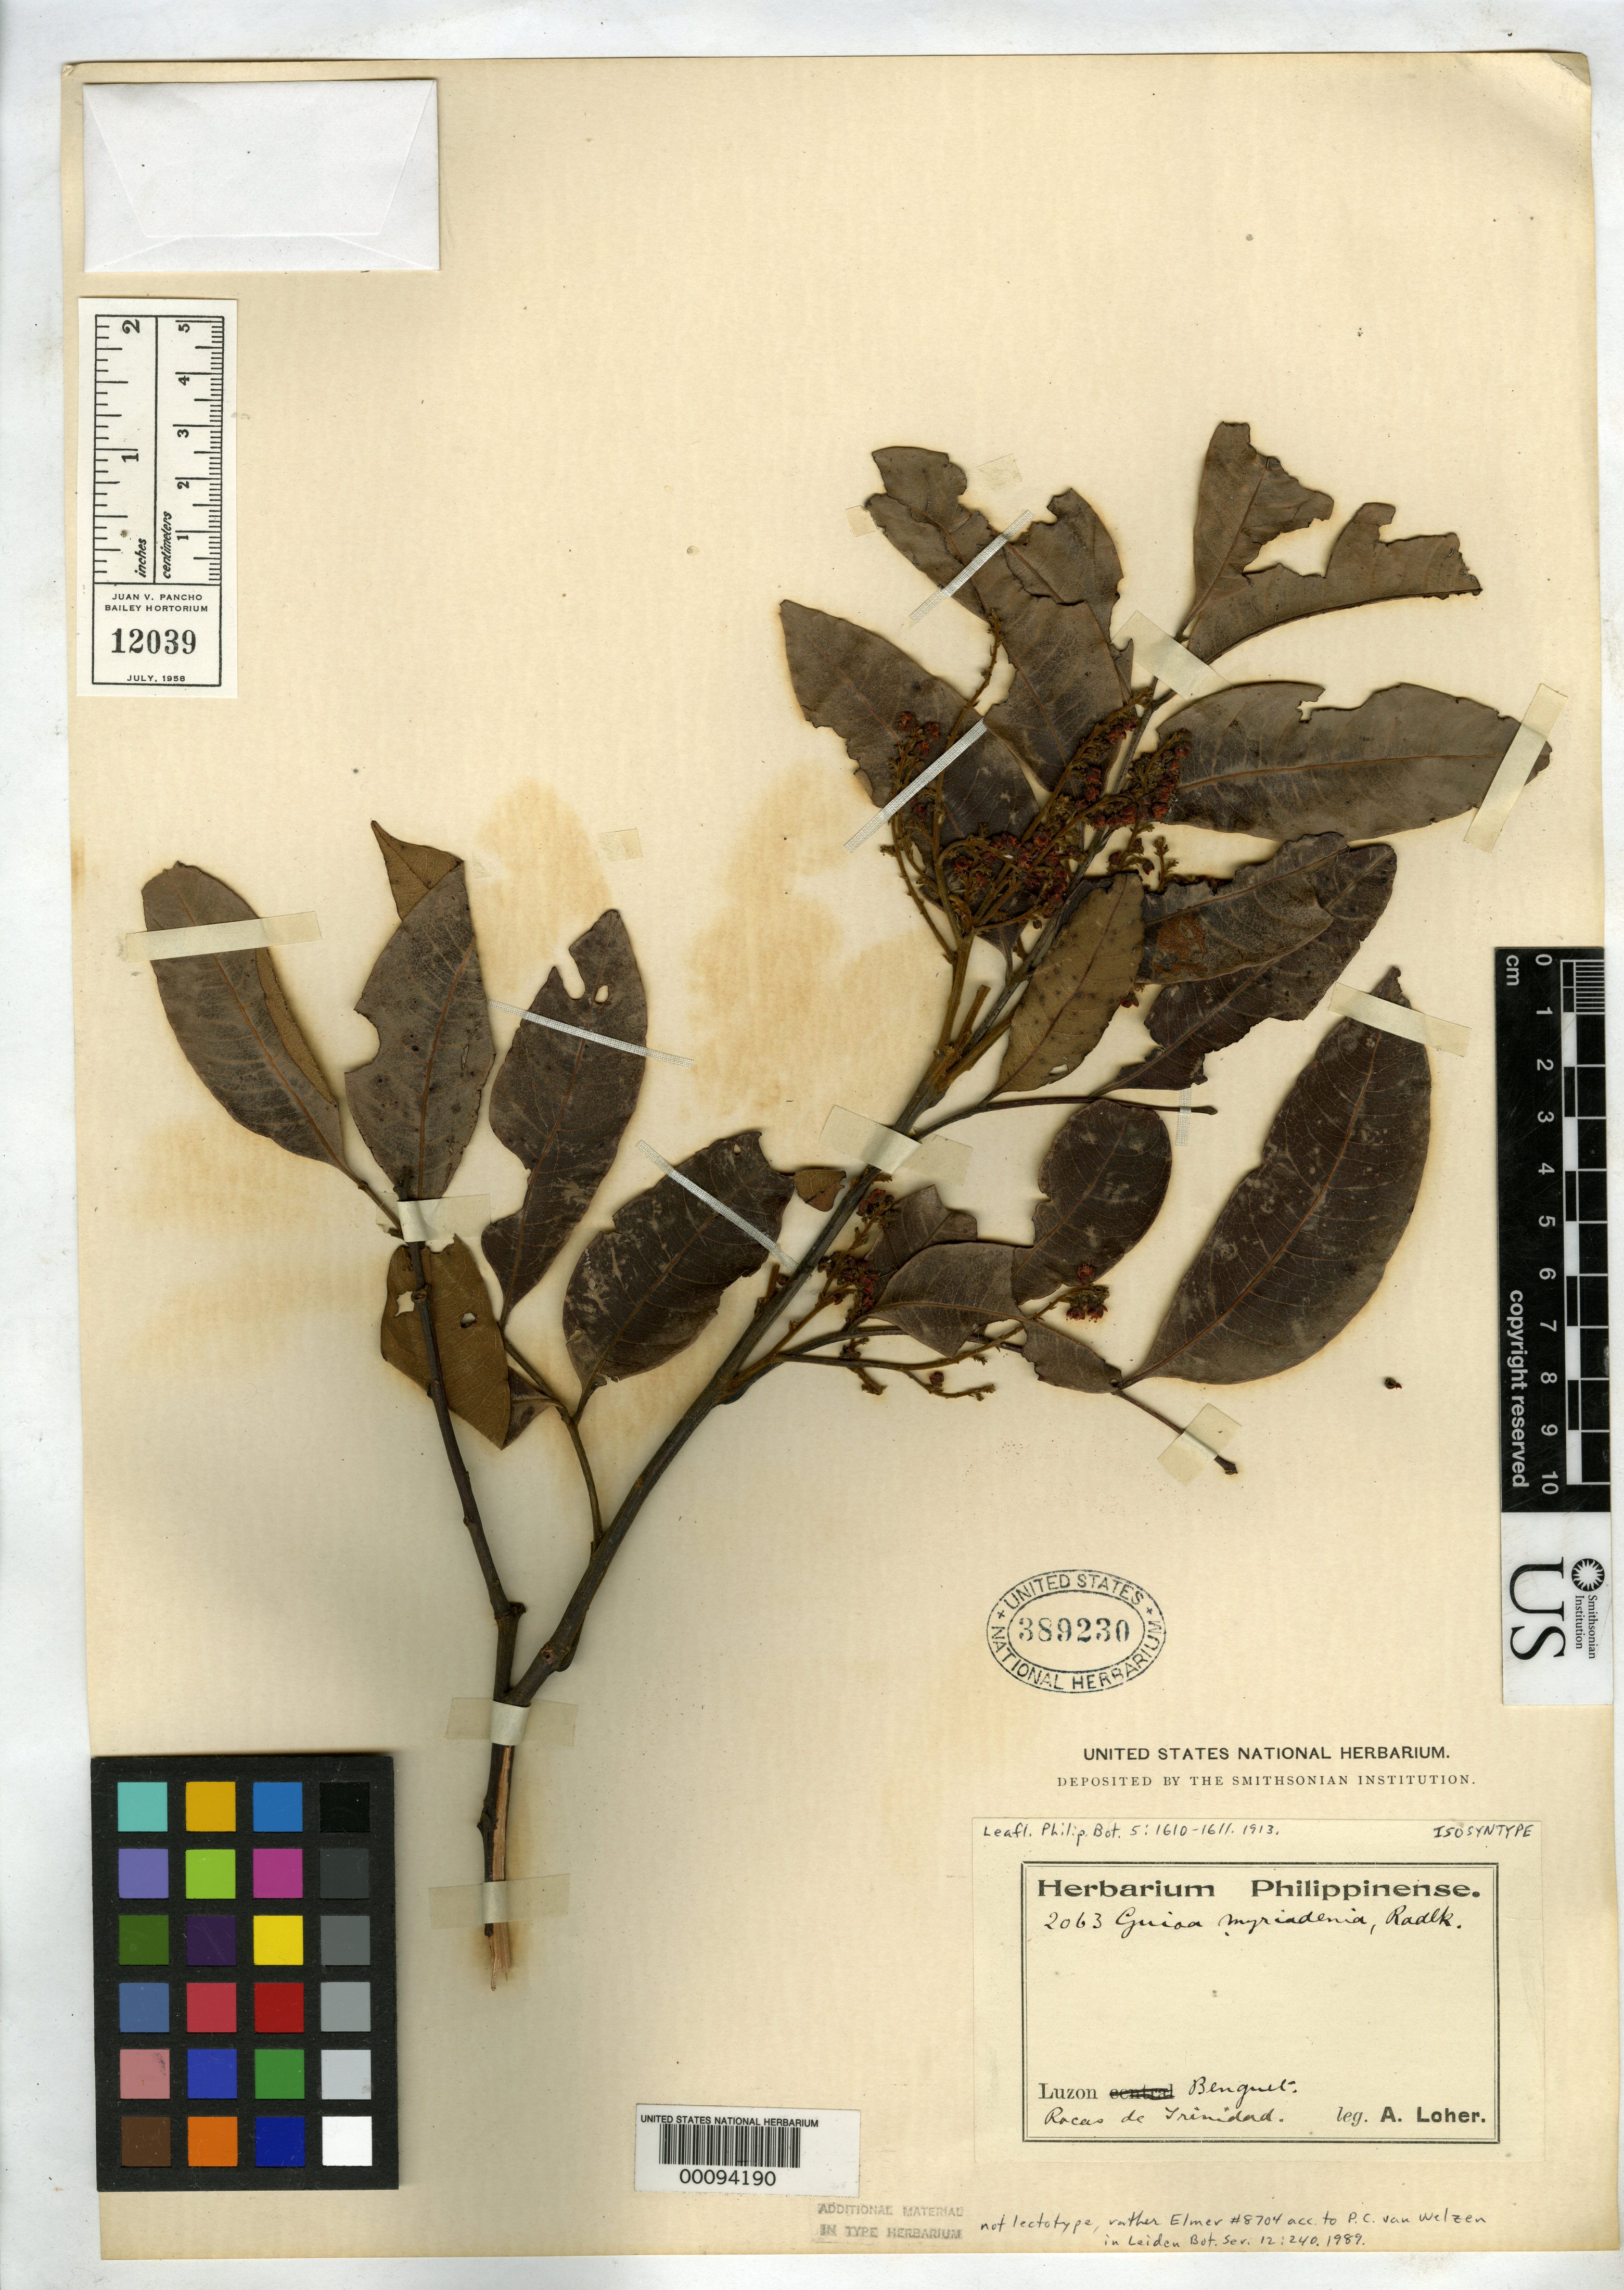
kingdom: Plantae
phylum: Tracheophyta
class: Magnoliopsida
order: Sapindales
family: Sapindaceae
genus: Guioa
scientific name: Guioa myriadenia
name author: Radlk.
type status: Isosyntype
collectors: A. Loher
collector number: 2063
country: Philippines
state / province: Cordillera (Administrative Region)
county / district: Benguet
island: Luzon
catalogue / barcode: US 389230